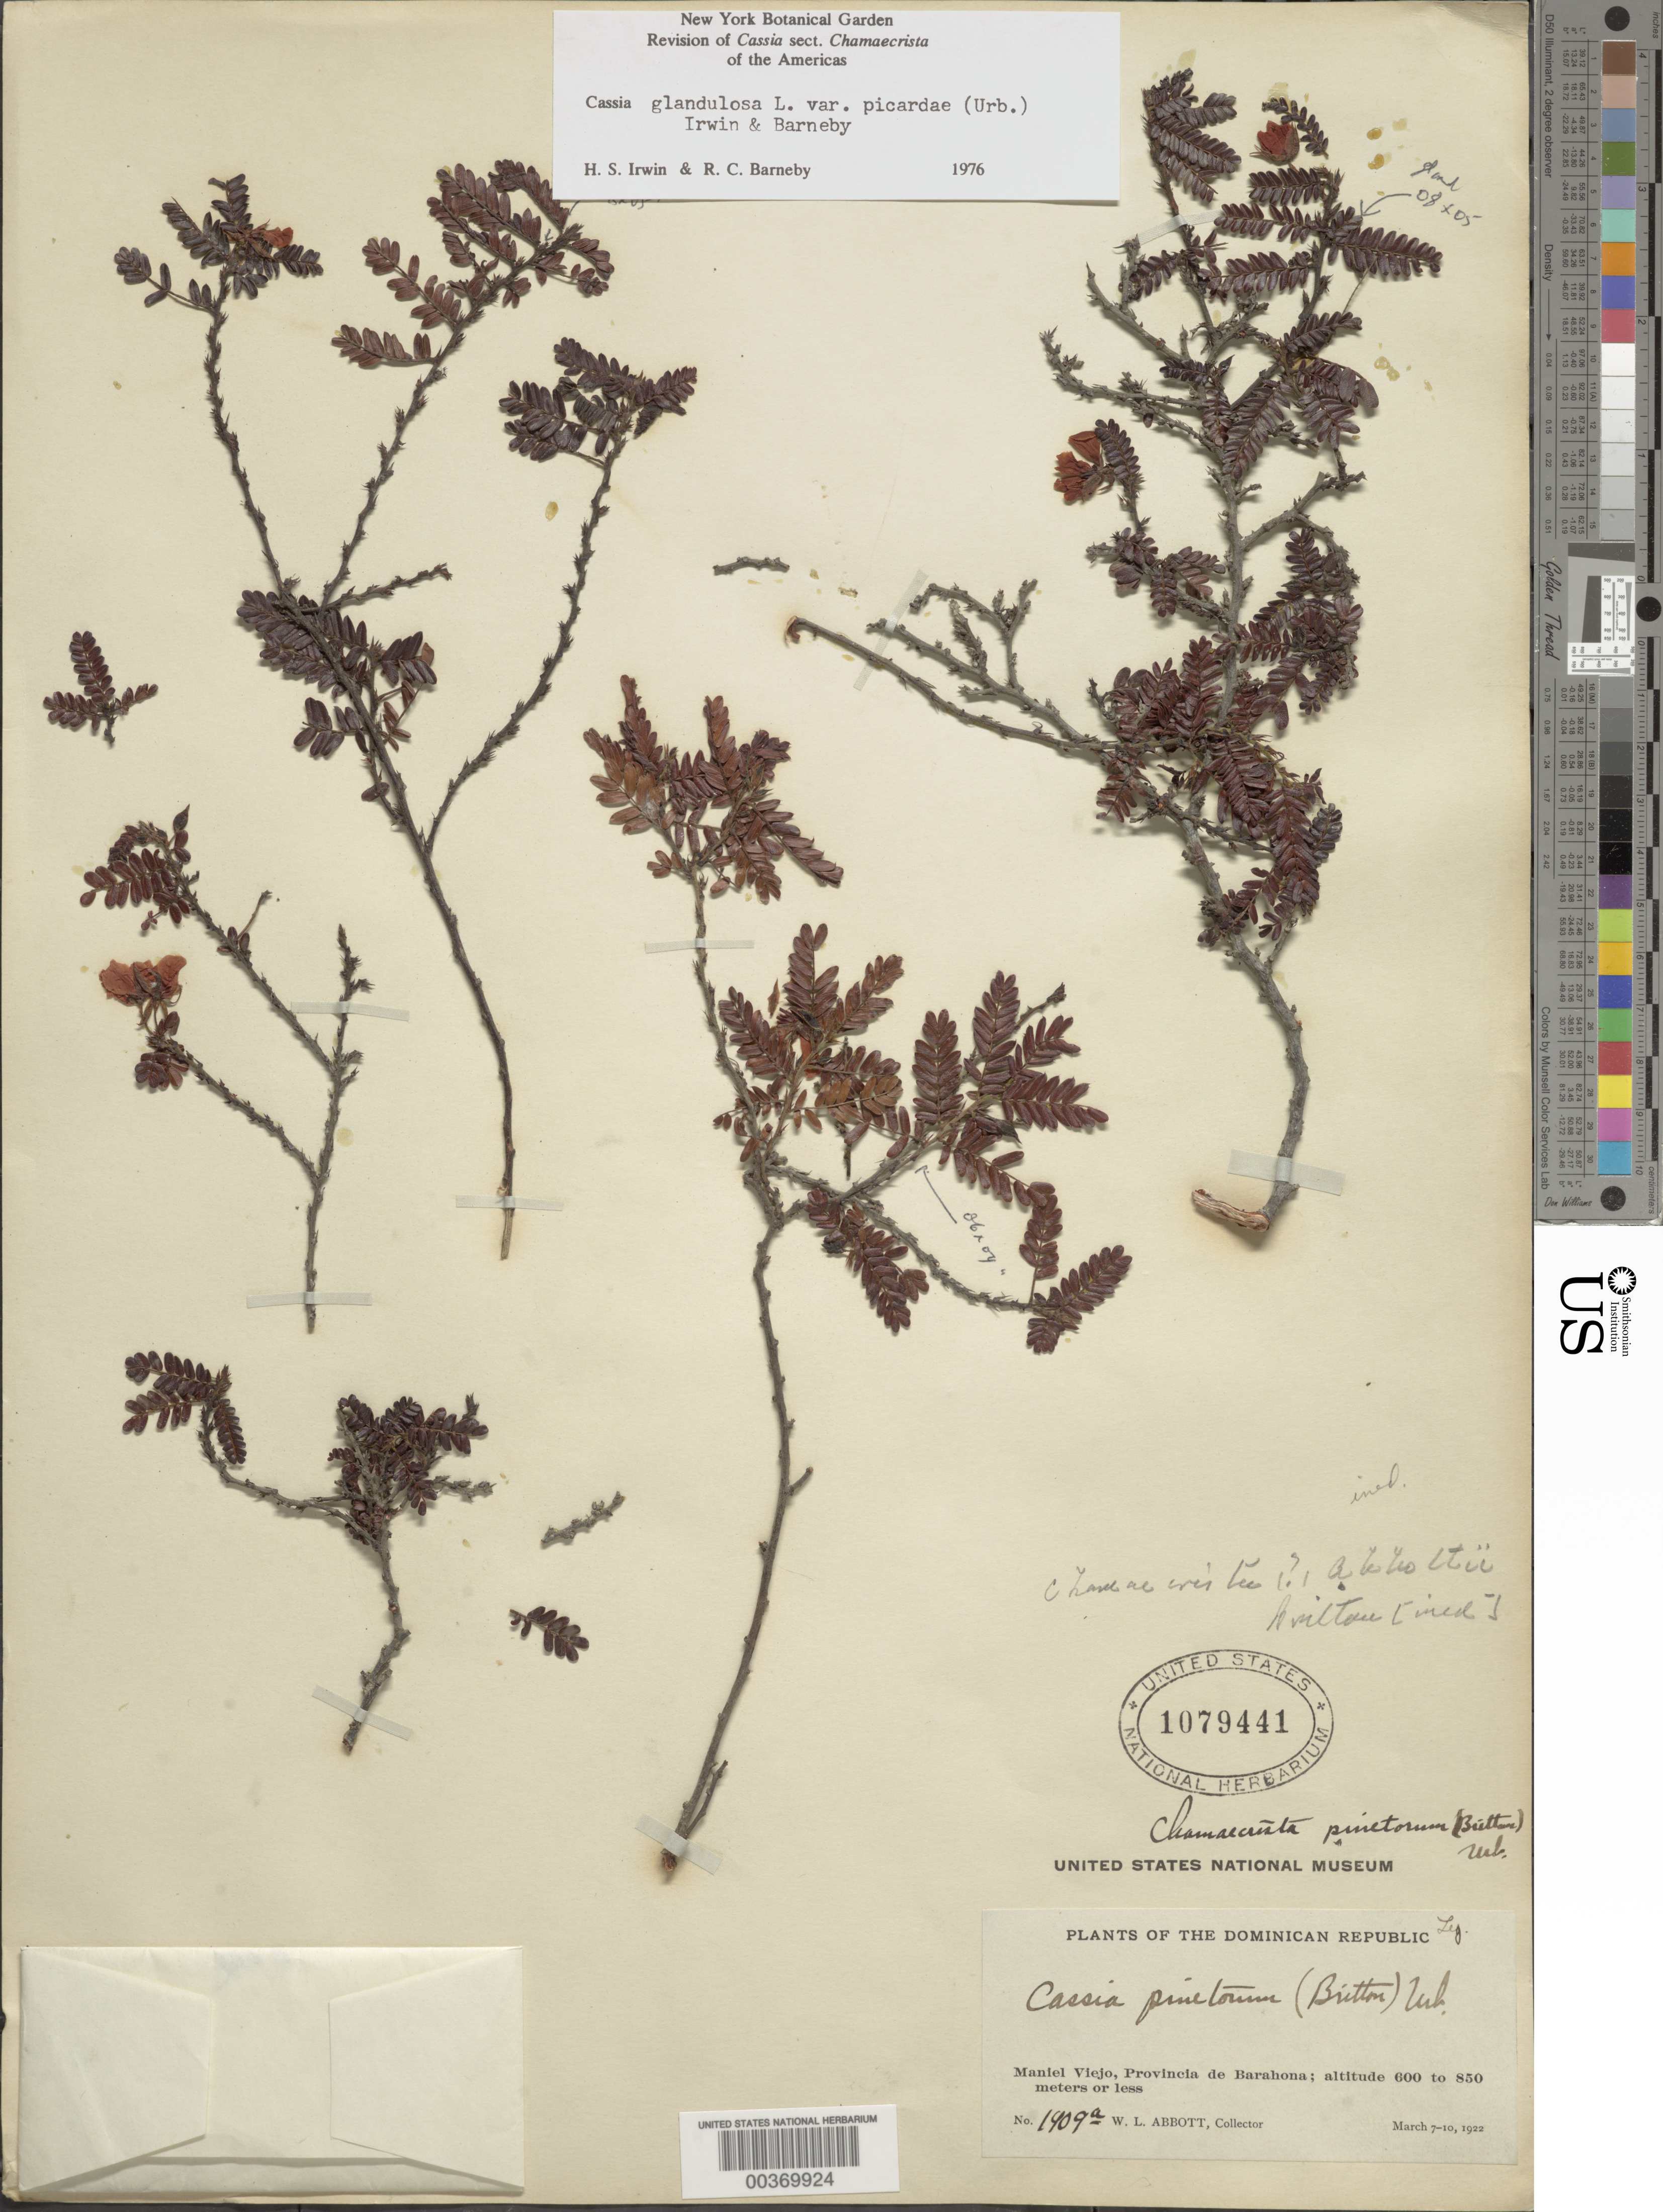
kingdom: Plantae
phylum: Tracheophyta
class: Magnoliopsida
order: Fabales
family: Fabaceae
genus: Chamaecrista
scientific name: Chamaecrista glandulosa var. picardae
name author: (Urb.) H.S. Irwin & Barneby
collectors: W. L. Abbott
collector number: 1409a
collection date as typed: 07 Mar 1922 to 10 Mar 1922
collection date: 1922-03-07/1922-03-10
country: Dominican Republic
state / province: Barahona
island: Hispaniola Island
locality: Maniel viejo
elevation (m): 600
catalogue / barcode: US 1079441